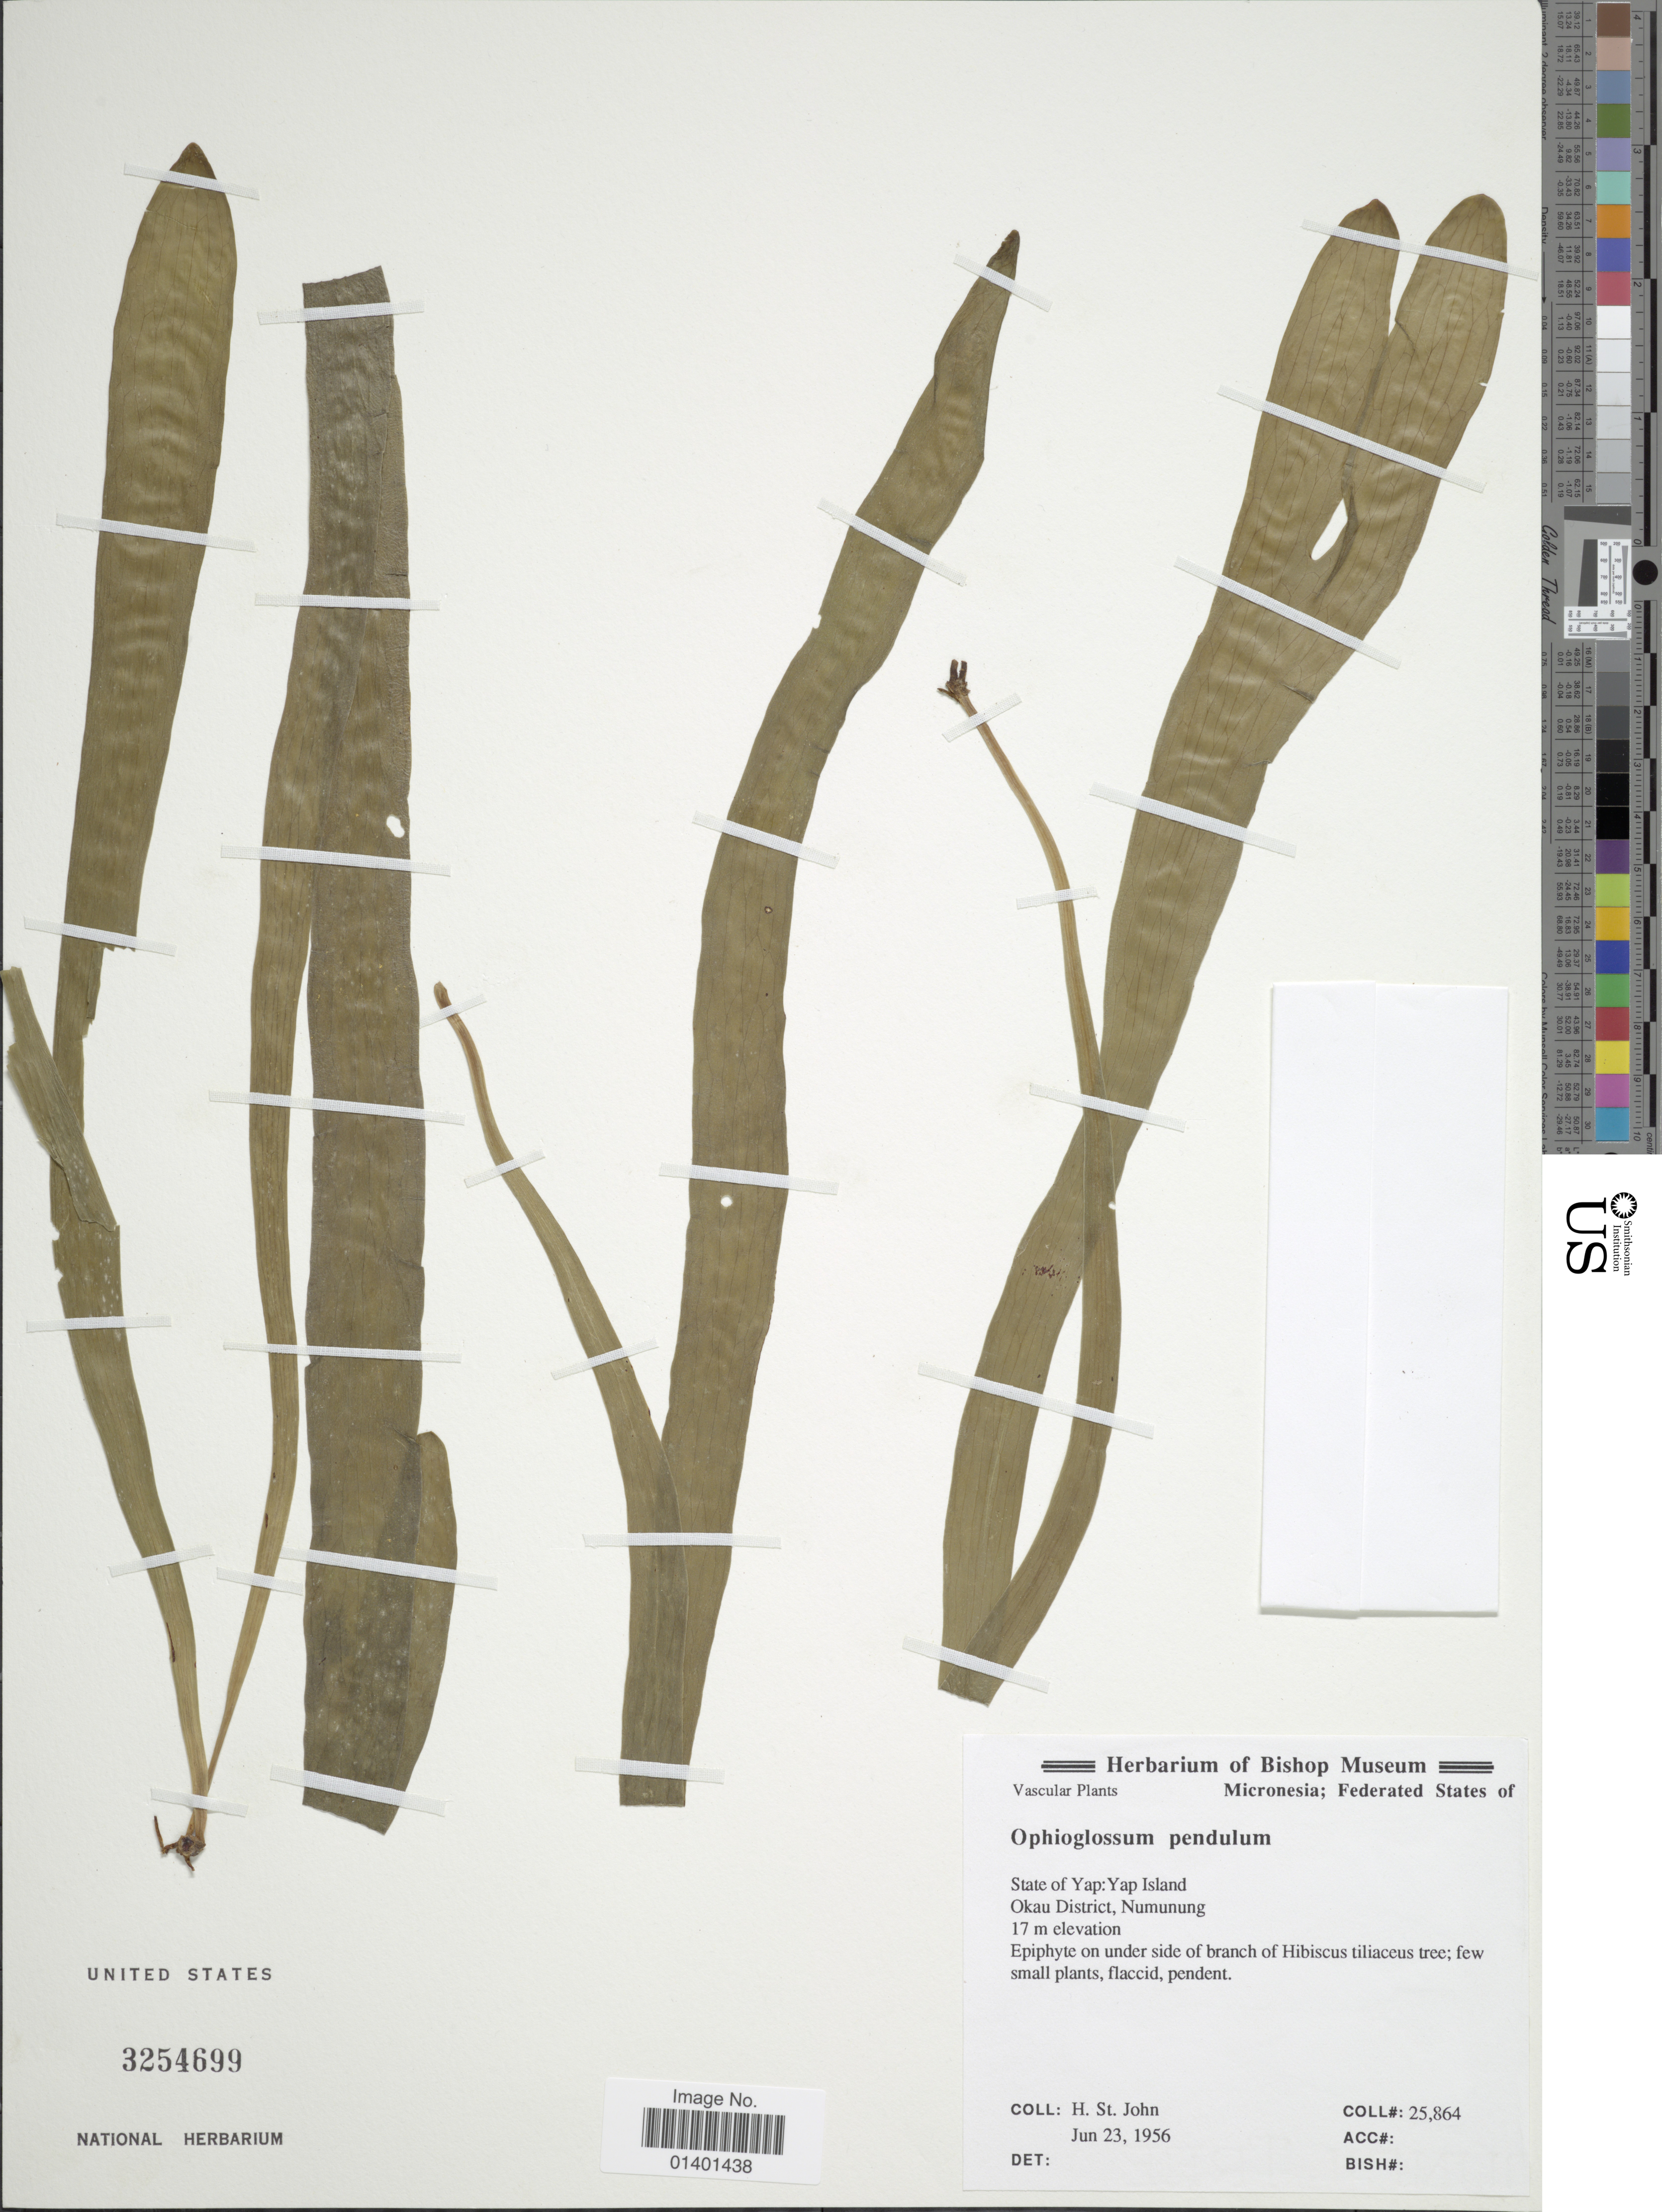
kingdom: Plantae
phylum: Tracheophyta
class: Polypodiopsida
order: Ophioglossales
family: Ophioglossaceae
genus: Ophioderma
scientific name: Ophioderma pendulum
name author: (L.) C. Presl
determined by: Wagner, W. L., (BOT), Smithsonian Institution - National Museum of Natural History (UNITED STATES)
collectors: H. St. John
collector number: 25864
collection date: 1956-06-23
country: Micronesia, Federated States of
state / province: Yap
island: Yap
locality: Yap island, Okau District, Numunung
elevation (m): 17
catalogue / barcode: US 3254699